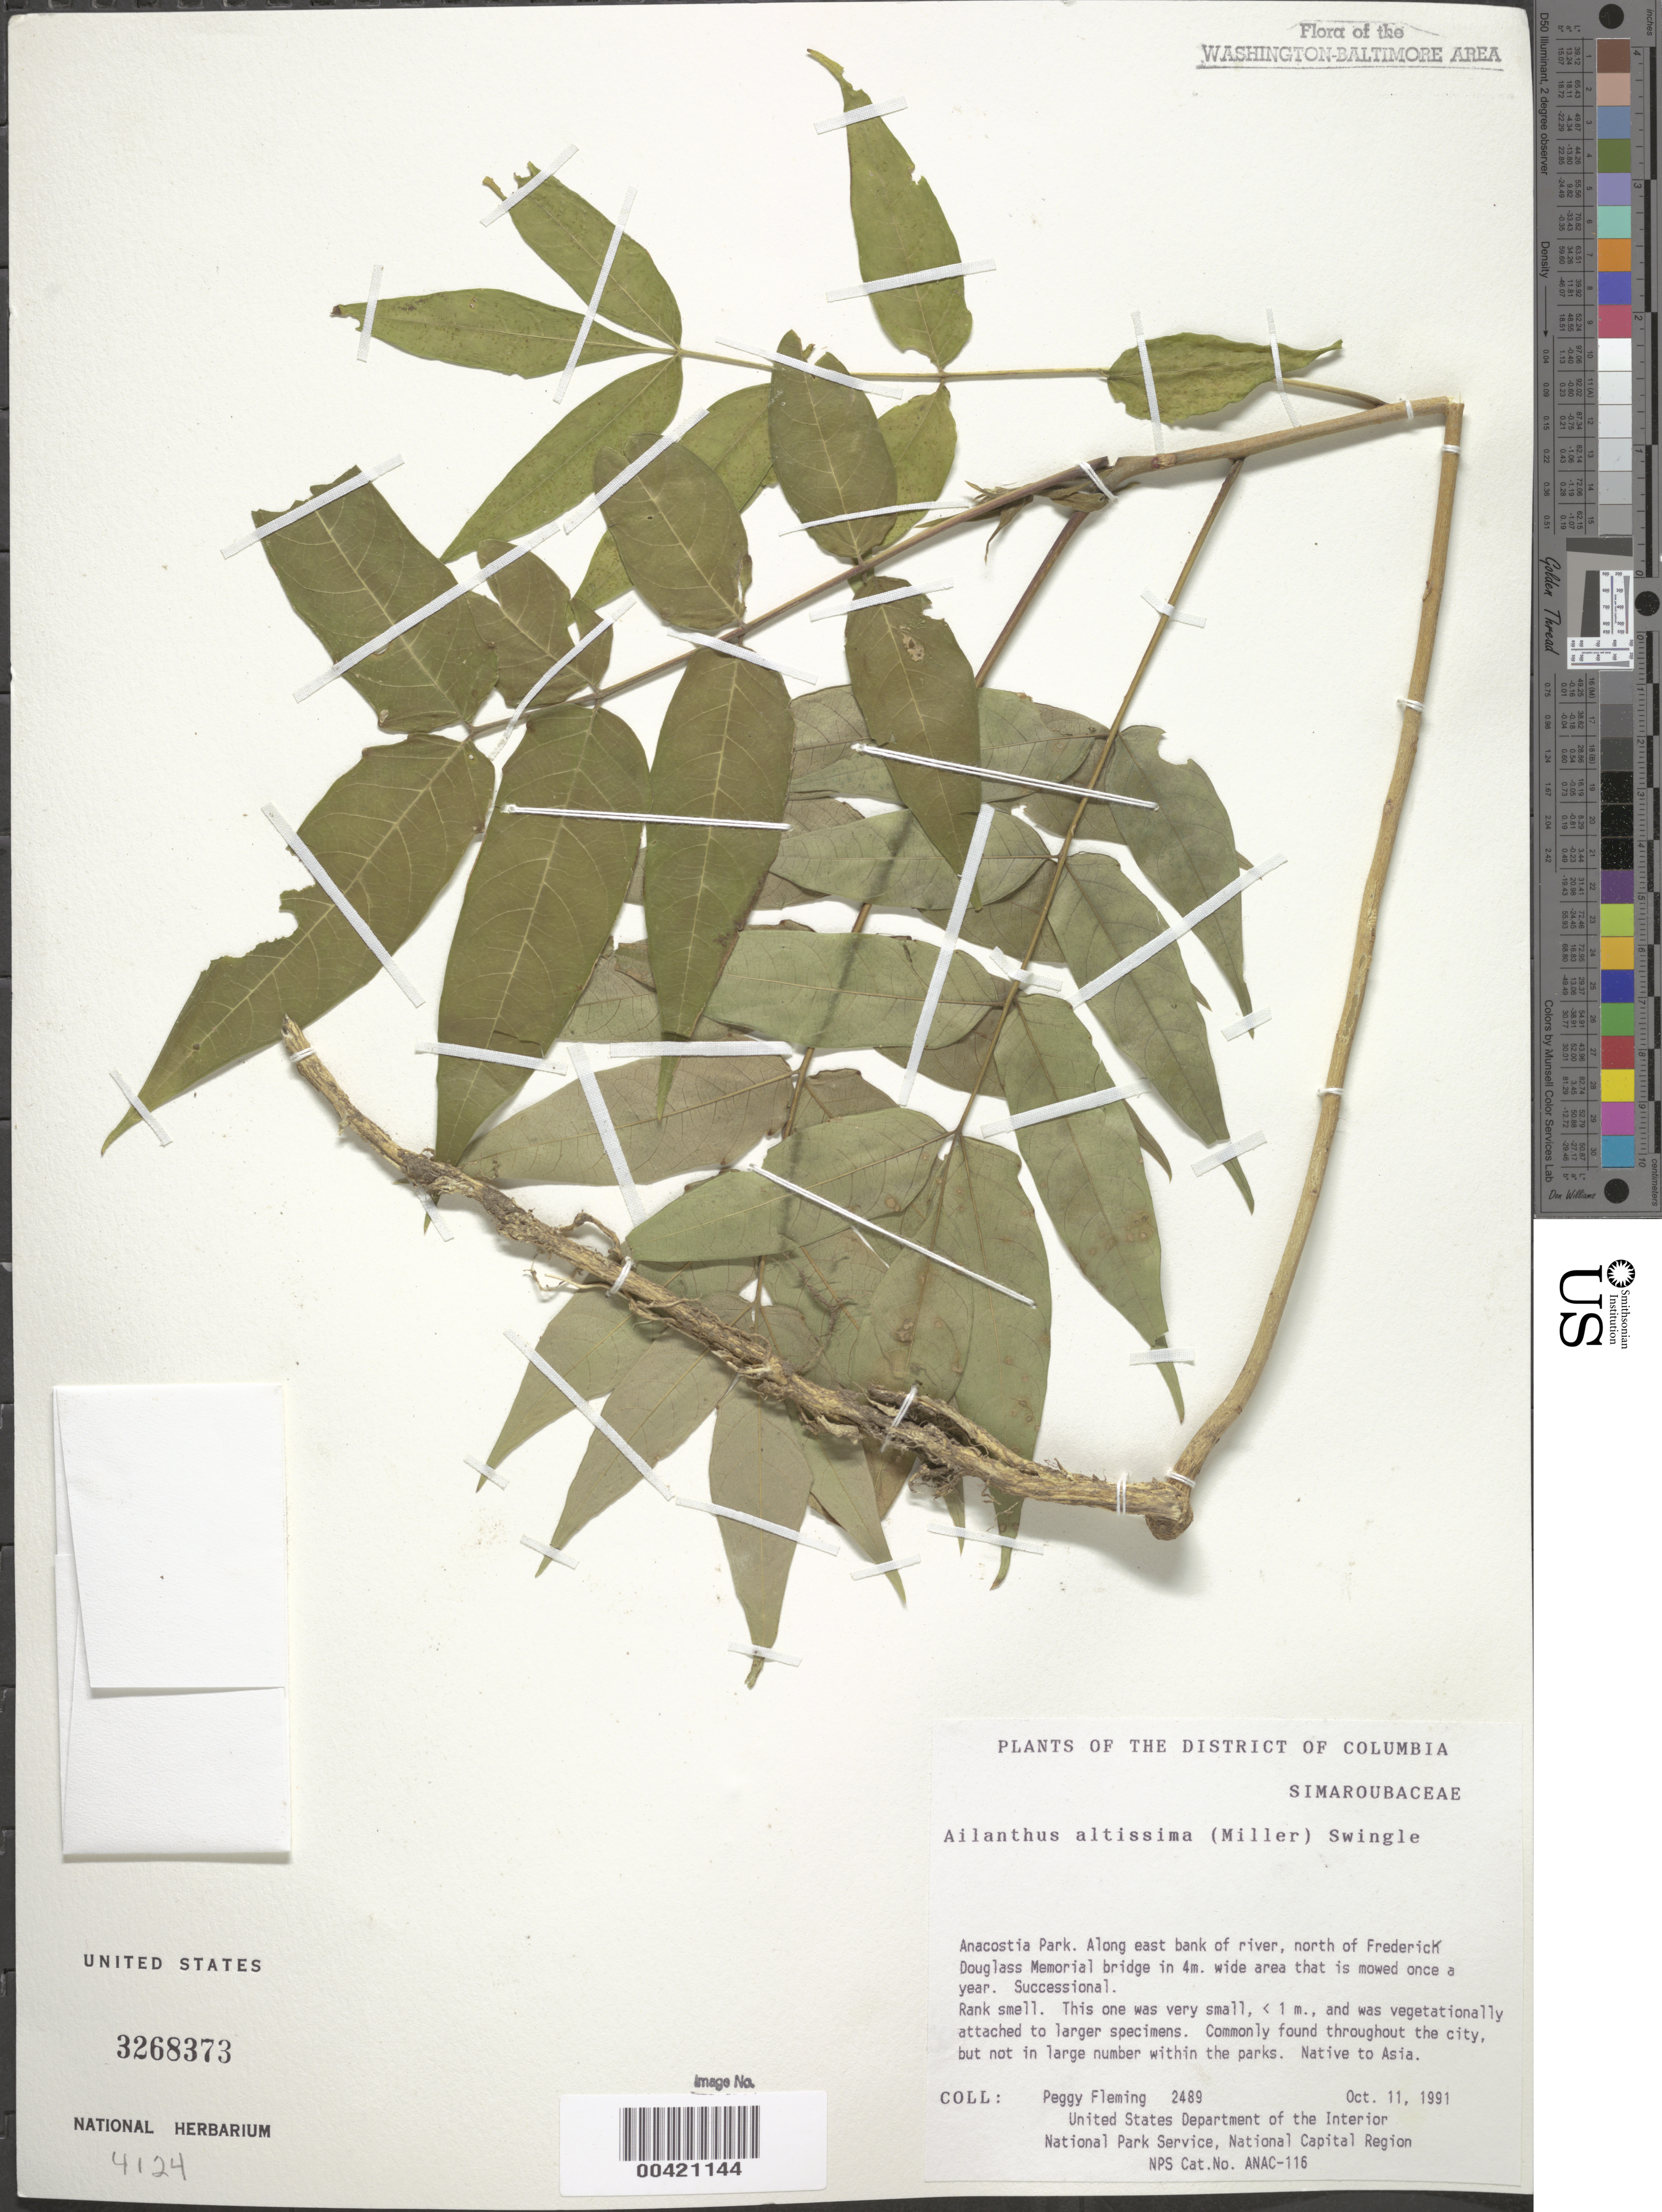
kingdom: Plantae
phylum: Tracheophyta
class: Magnoliopsida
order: Sapindales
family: Simaroubaceae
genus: Ailanthus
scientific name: Ailanthus altissima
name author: (Mill.) Swingle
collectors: P. Fleming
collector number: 2489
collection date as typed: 11 Oct 1991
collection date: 1991-10-11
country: United States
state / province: District of Columbia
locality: Anacostia Park, E bank of River, N of Douglass Memorial Bridge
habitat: Sucessional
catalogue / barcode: US 3268373